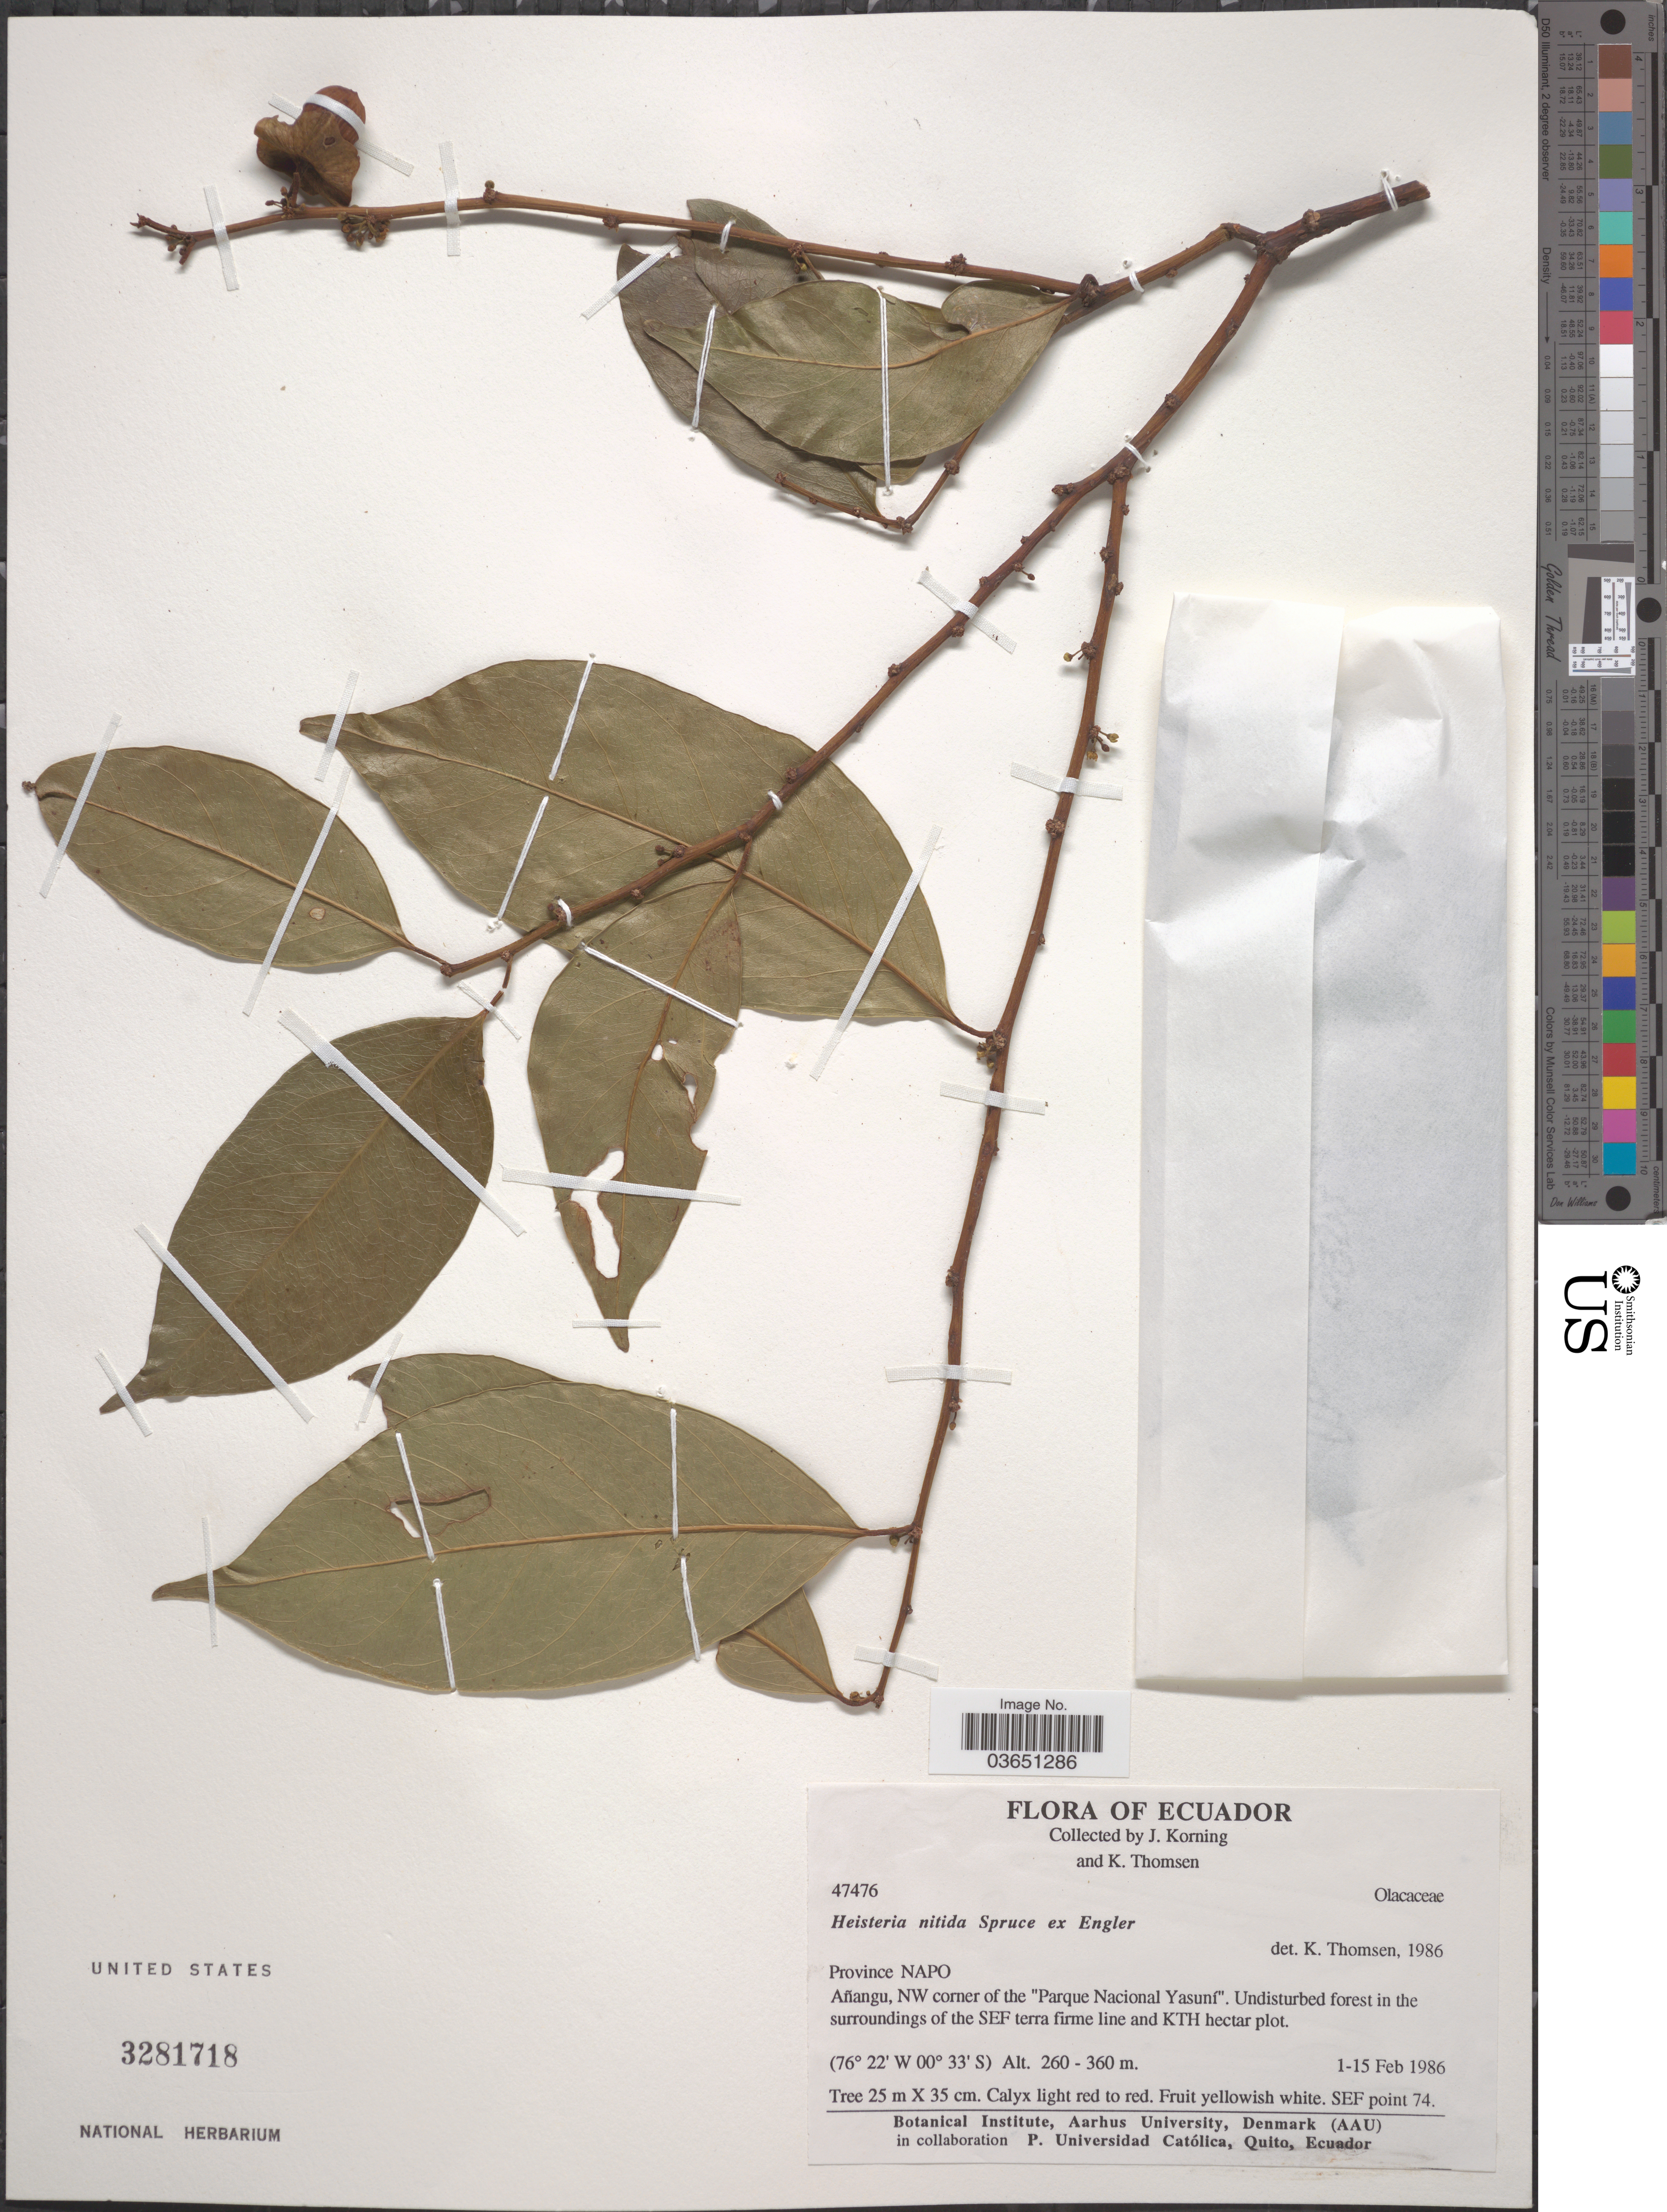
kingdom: Plantae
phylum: Tracheophyta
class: Magnoliopsida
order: Santalales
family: Erythropalaceae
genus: Heisteria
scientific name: Heisteria nitida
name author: Engl.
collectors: J. Korning & K. Thomsen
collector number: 47476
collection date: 1986-02-01/1986-02-15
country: Ecuador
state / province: Napo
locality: Añangu, NW corner of the "Parque Nacional Yasuní". Undisturbed forest in the surroundings of the SEF terra firme line and KTH hectar plot.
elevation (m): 260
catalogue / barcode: US 3281718